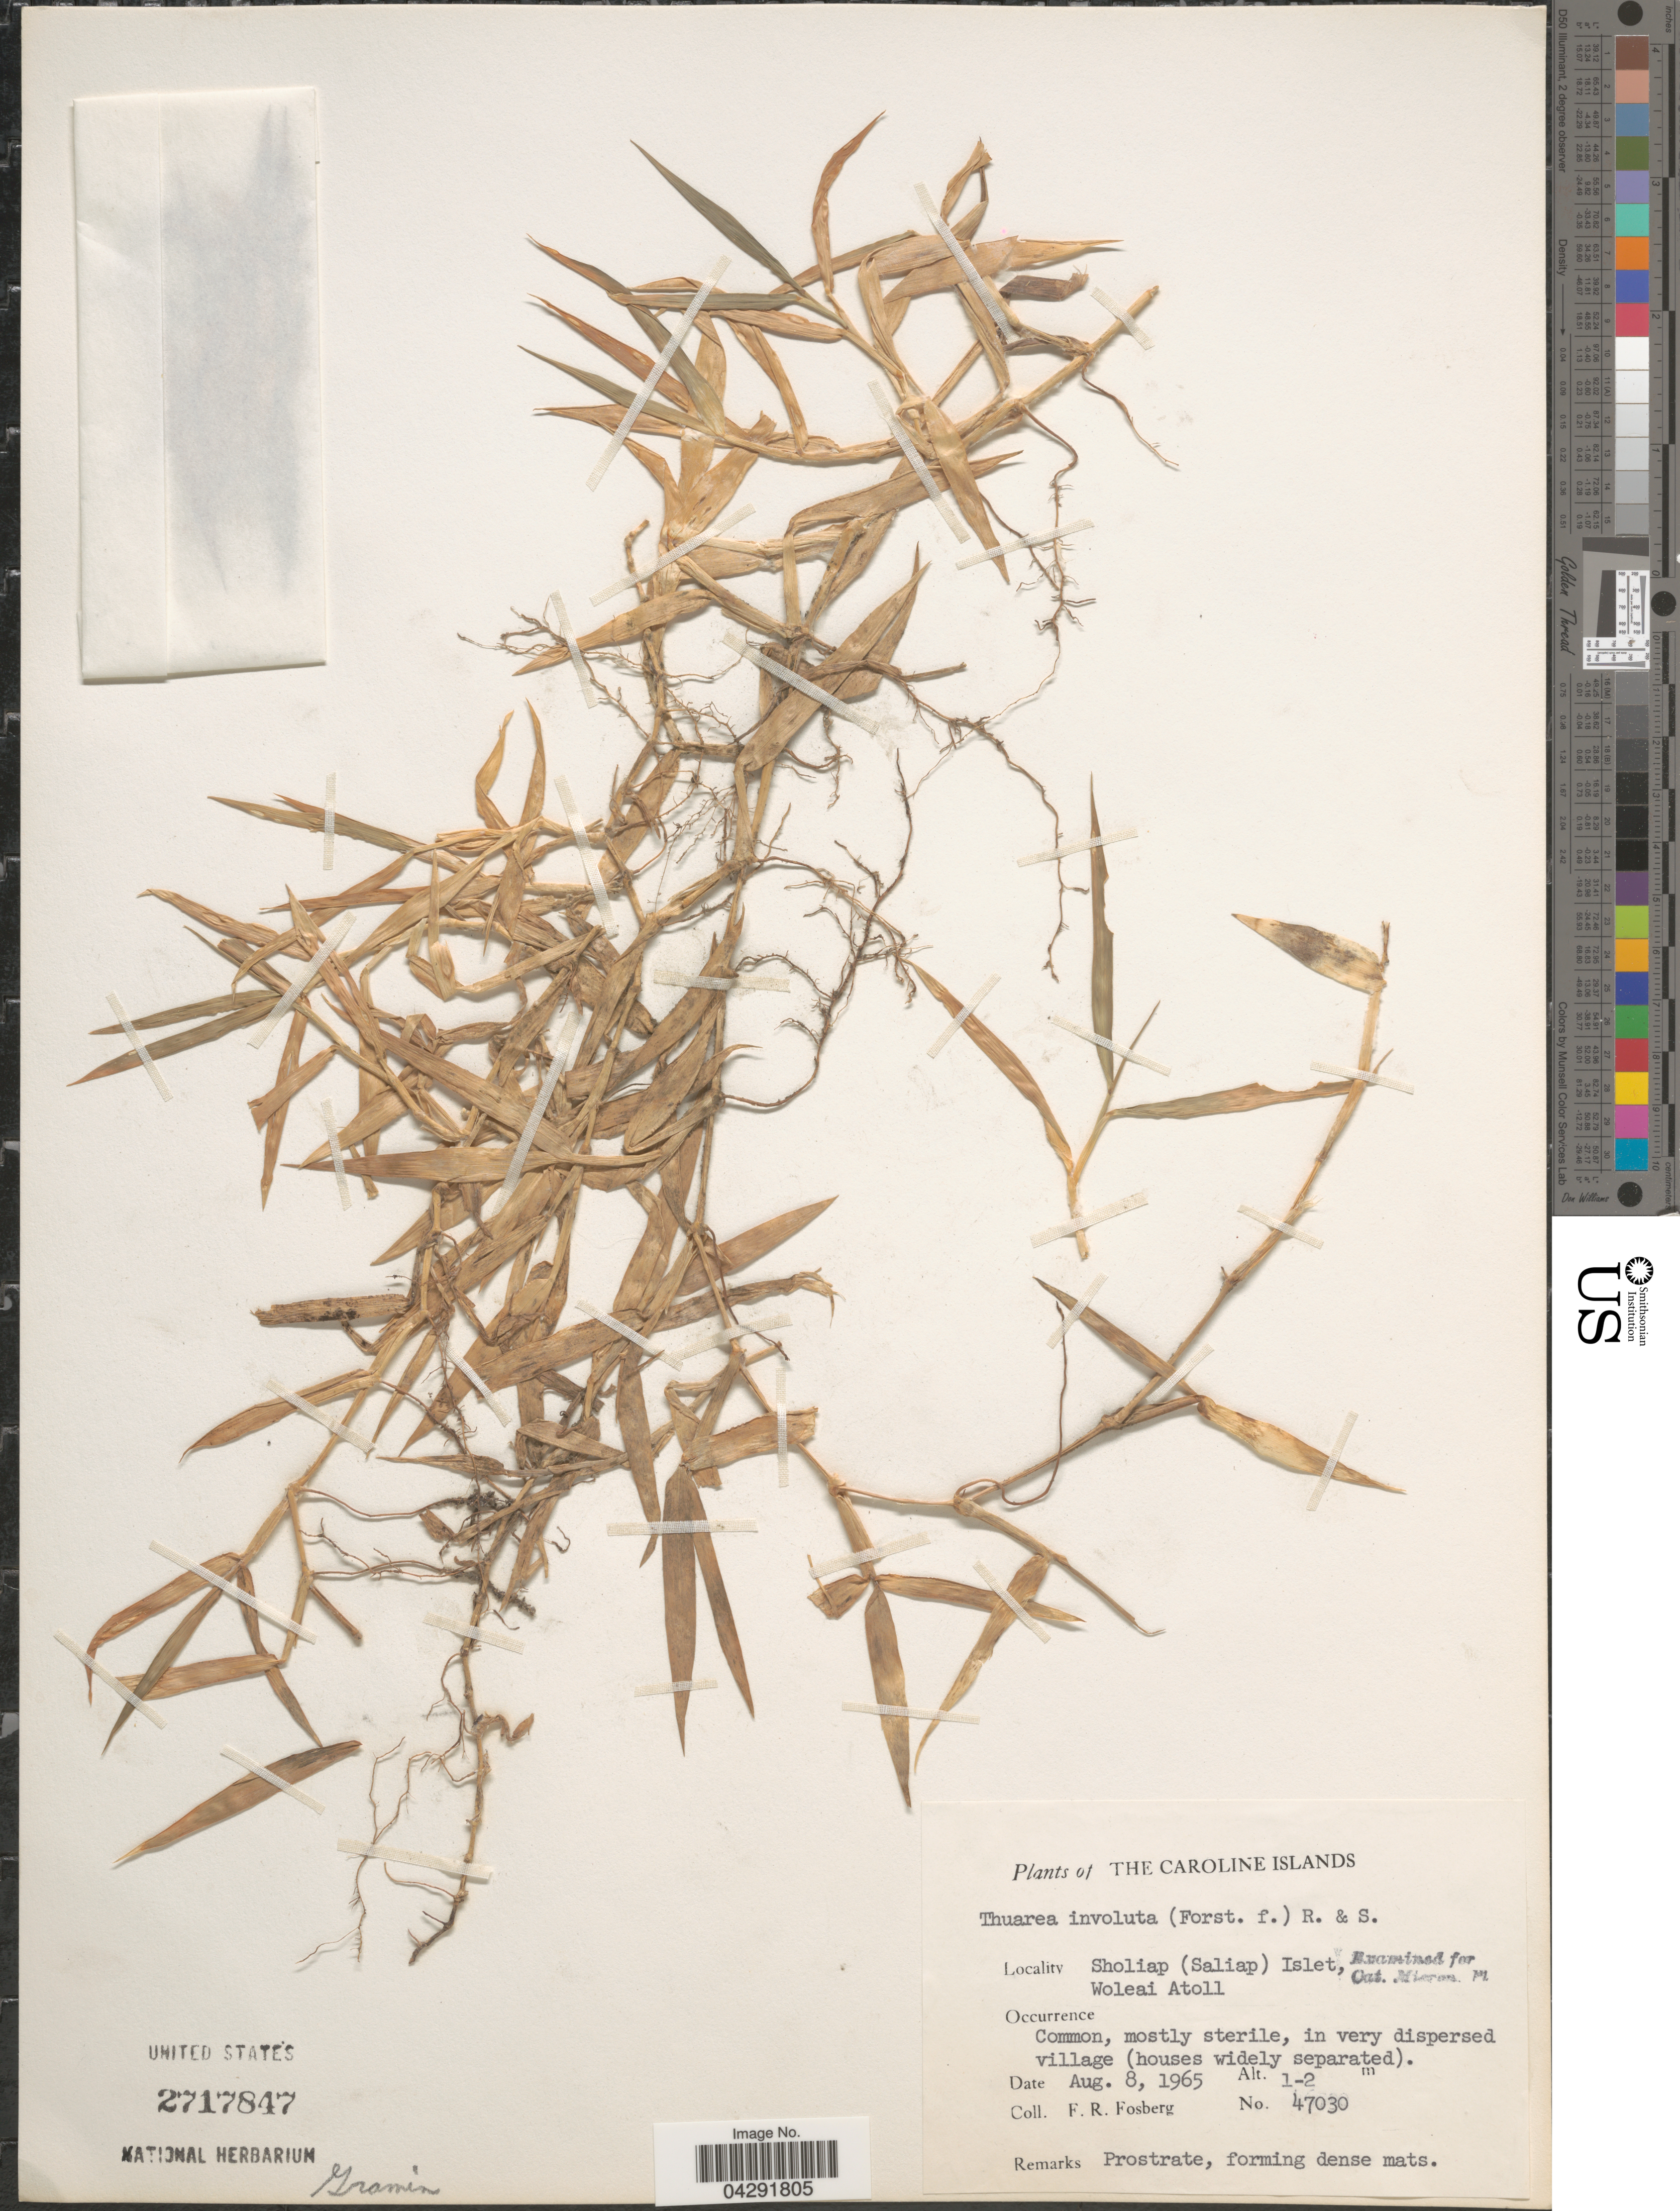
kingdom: Plantae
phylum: Tracheophyta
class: Liliopsida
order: Poales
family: Poaceae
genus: Thuarea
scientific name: Thuarea involuta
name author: (G. Forst.) R. Br. ex Sm.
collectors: F. R. Fosberg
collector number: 47030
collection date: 1965-08-08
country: Micronesia, Federated States of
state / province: Yap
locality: The Caroline Islands. Sholiap (Saliap) Islet, Woleai Atoll. Common, mostly sterile, in very dispersed village (houses widely separated).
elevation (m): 1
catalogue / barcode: US 2717847